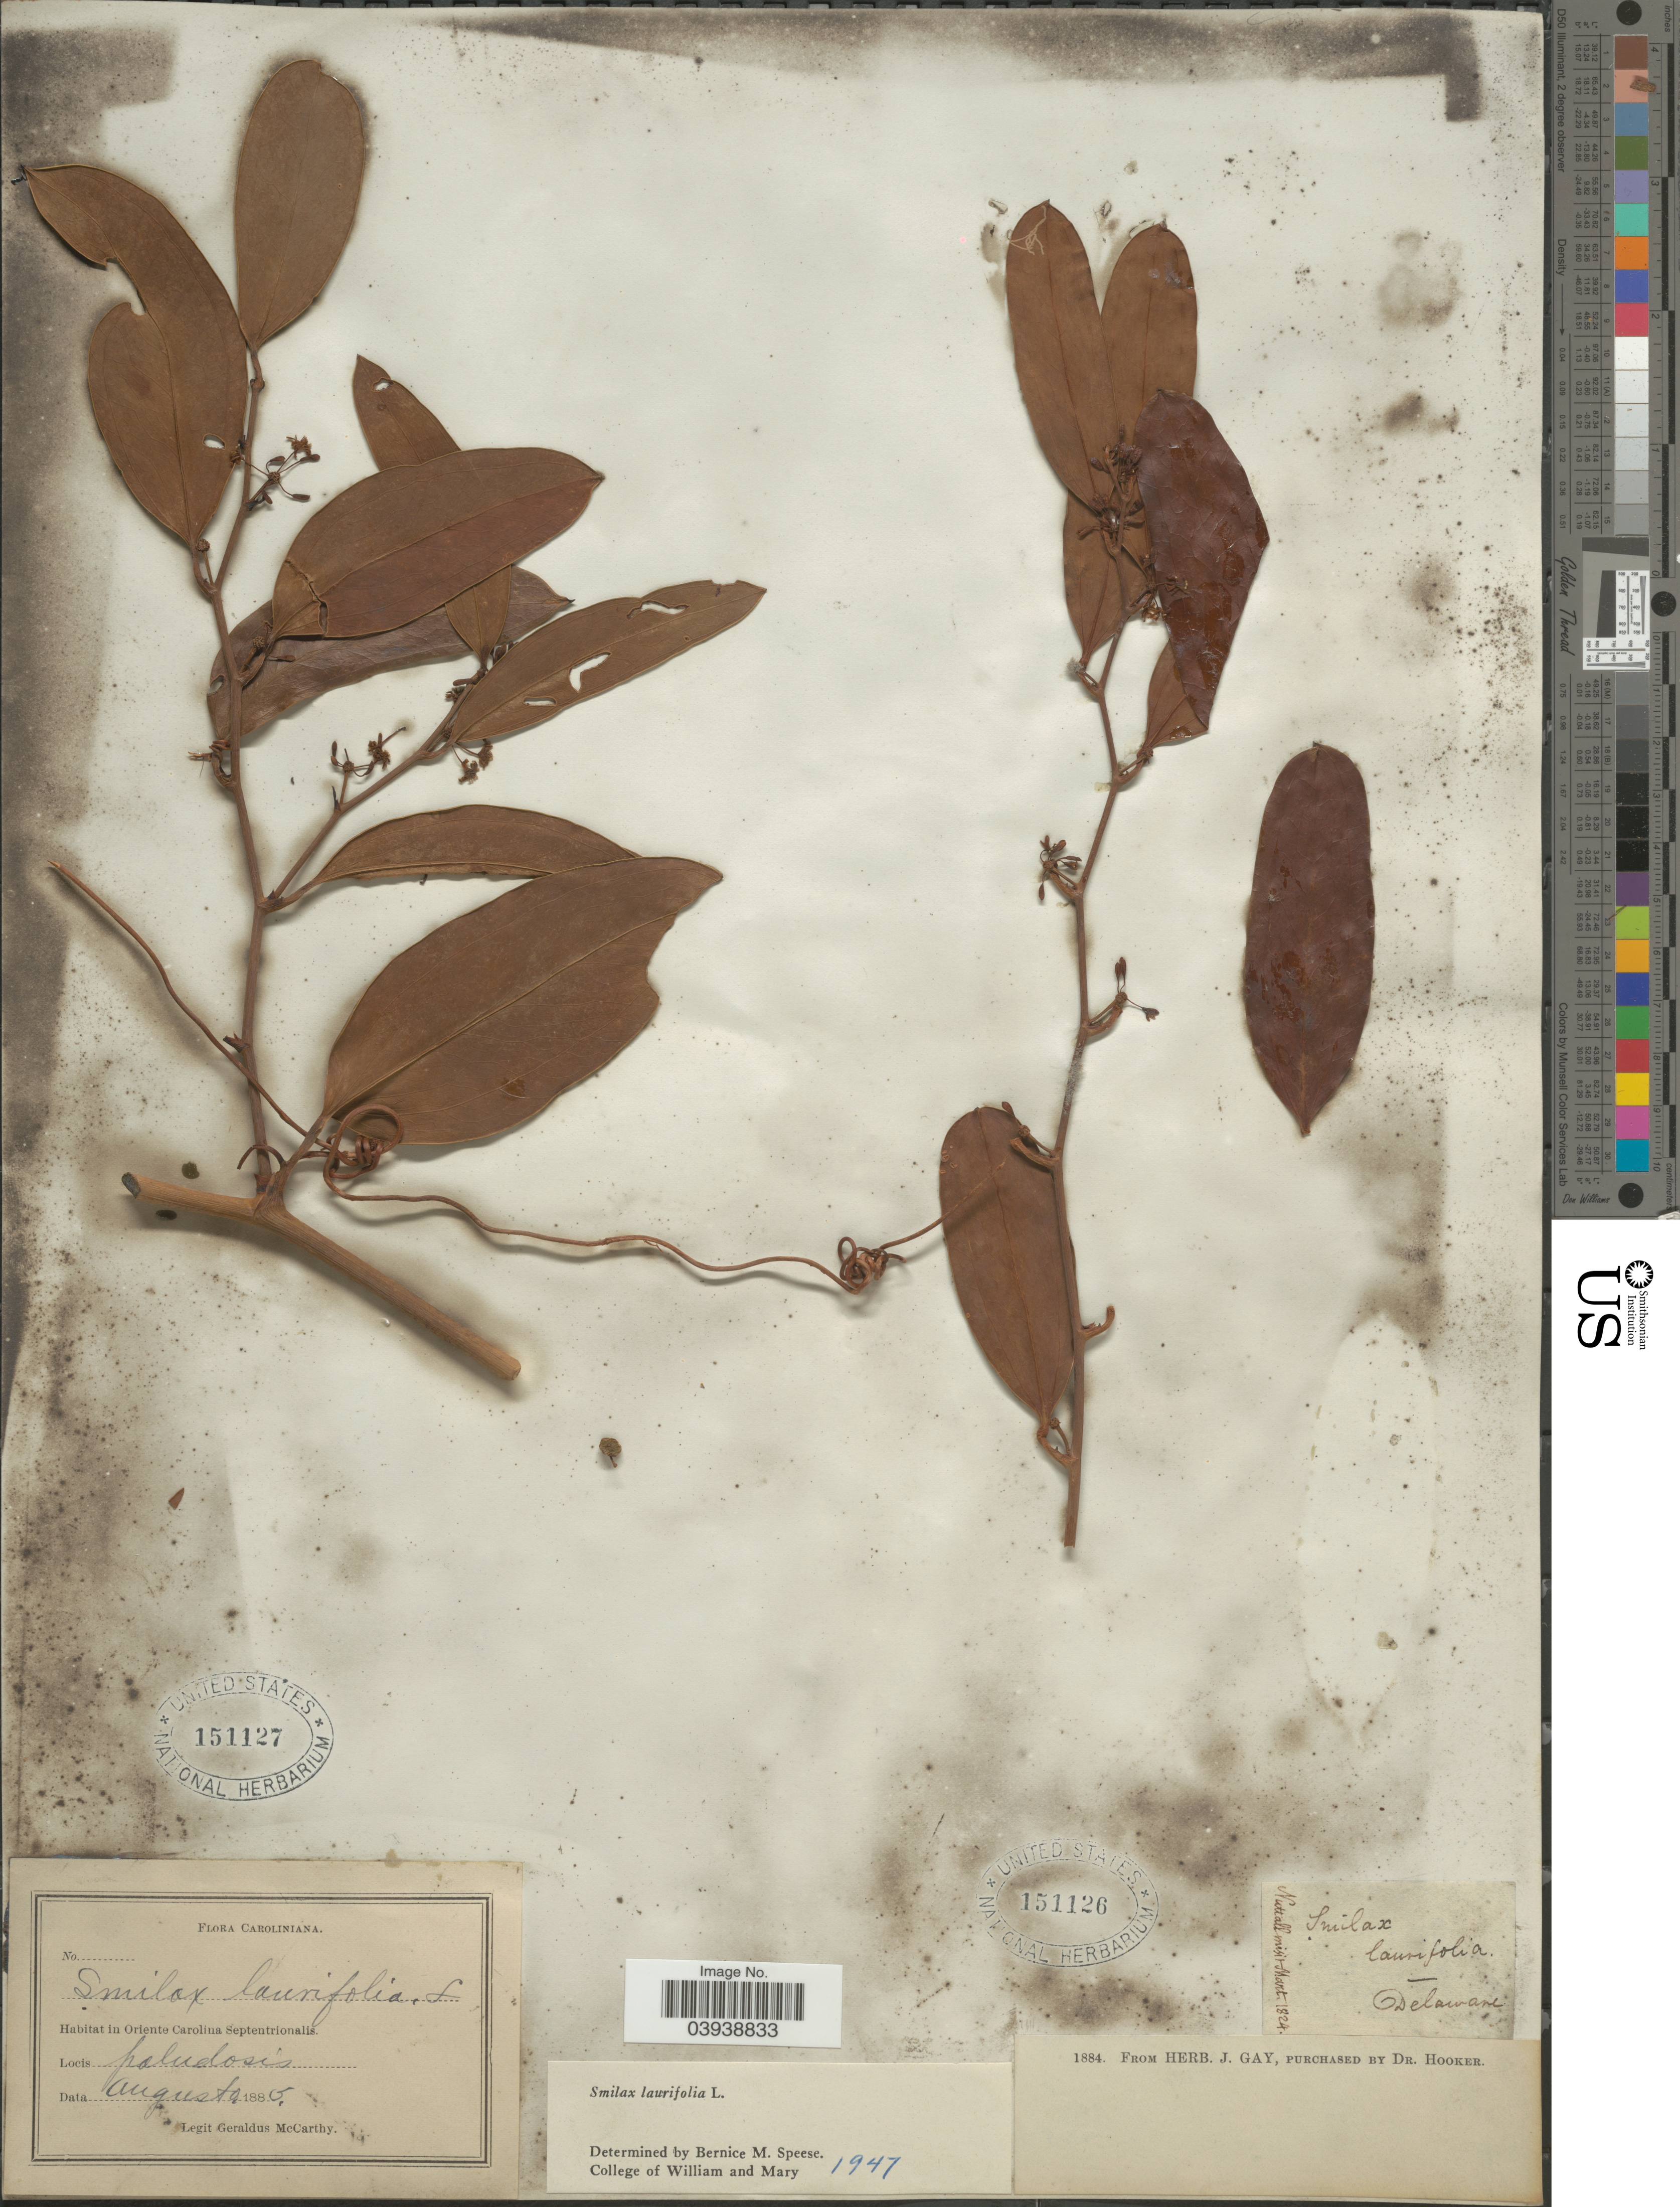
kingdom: Plantae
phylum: Tracheophyta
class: Liliopsida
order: Liliales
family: Smilacaceae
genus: Smilax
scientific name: Smilax laurifolia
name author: L.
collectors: ex herb. J. Gay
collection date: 1884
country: United States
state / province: Delaware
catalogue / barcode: US 151126-2